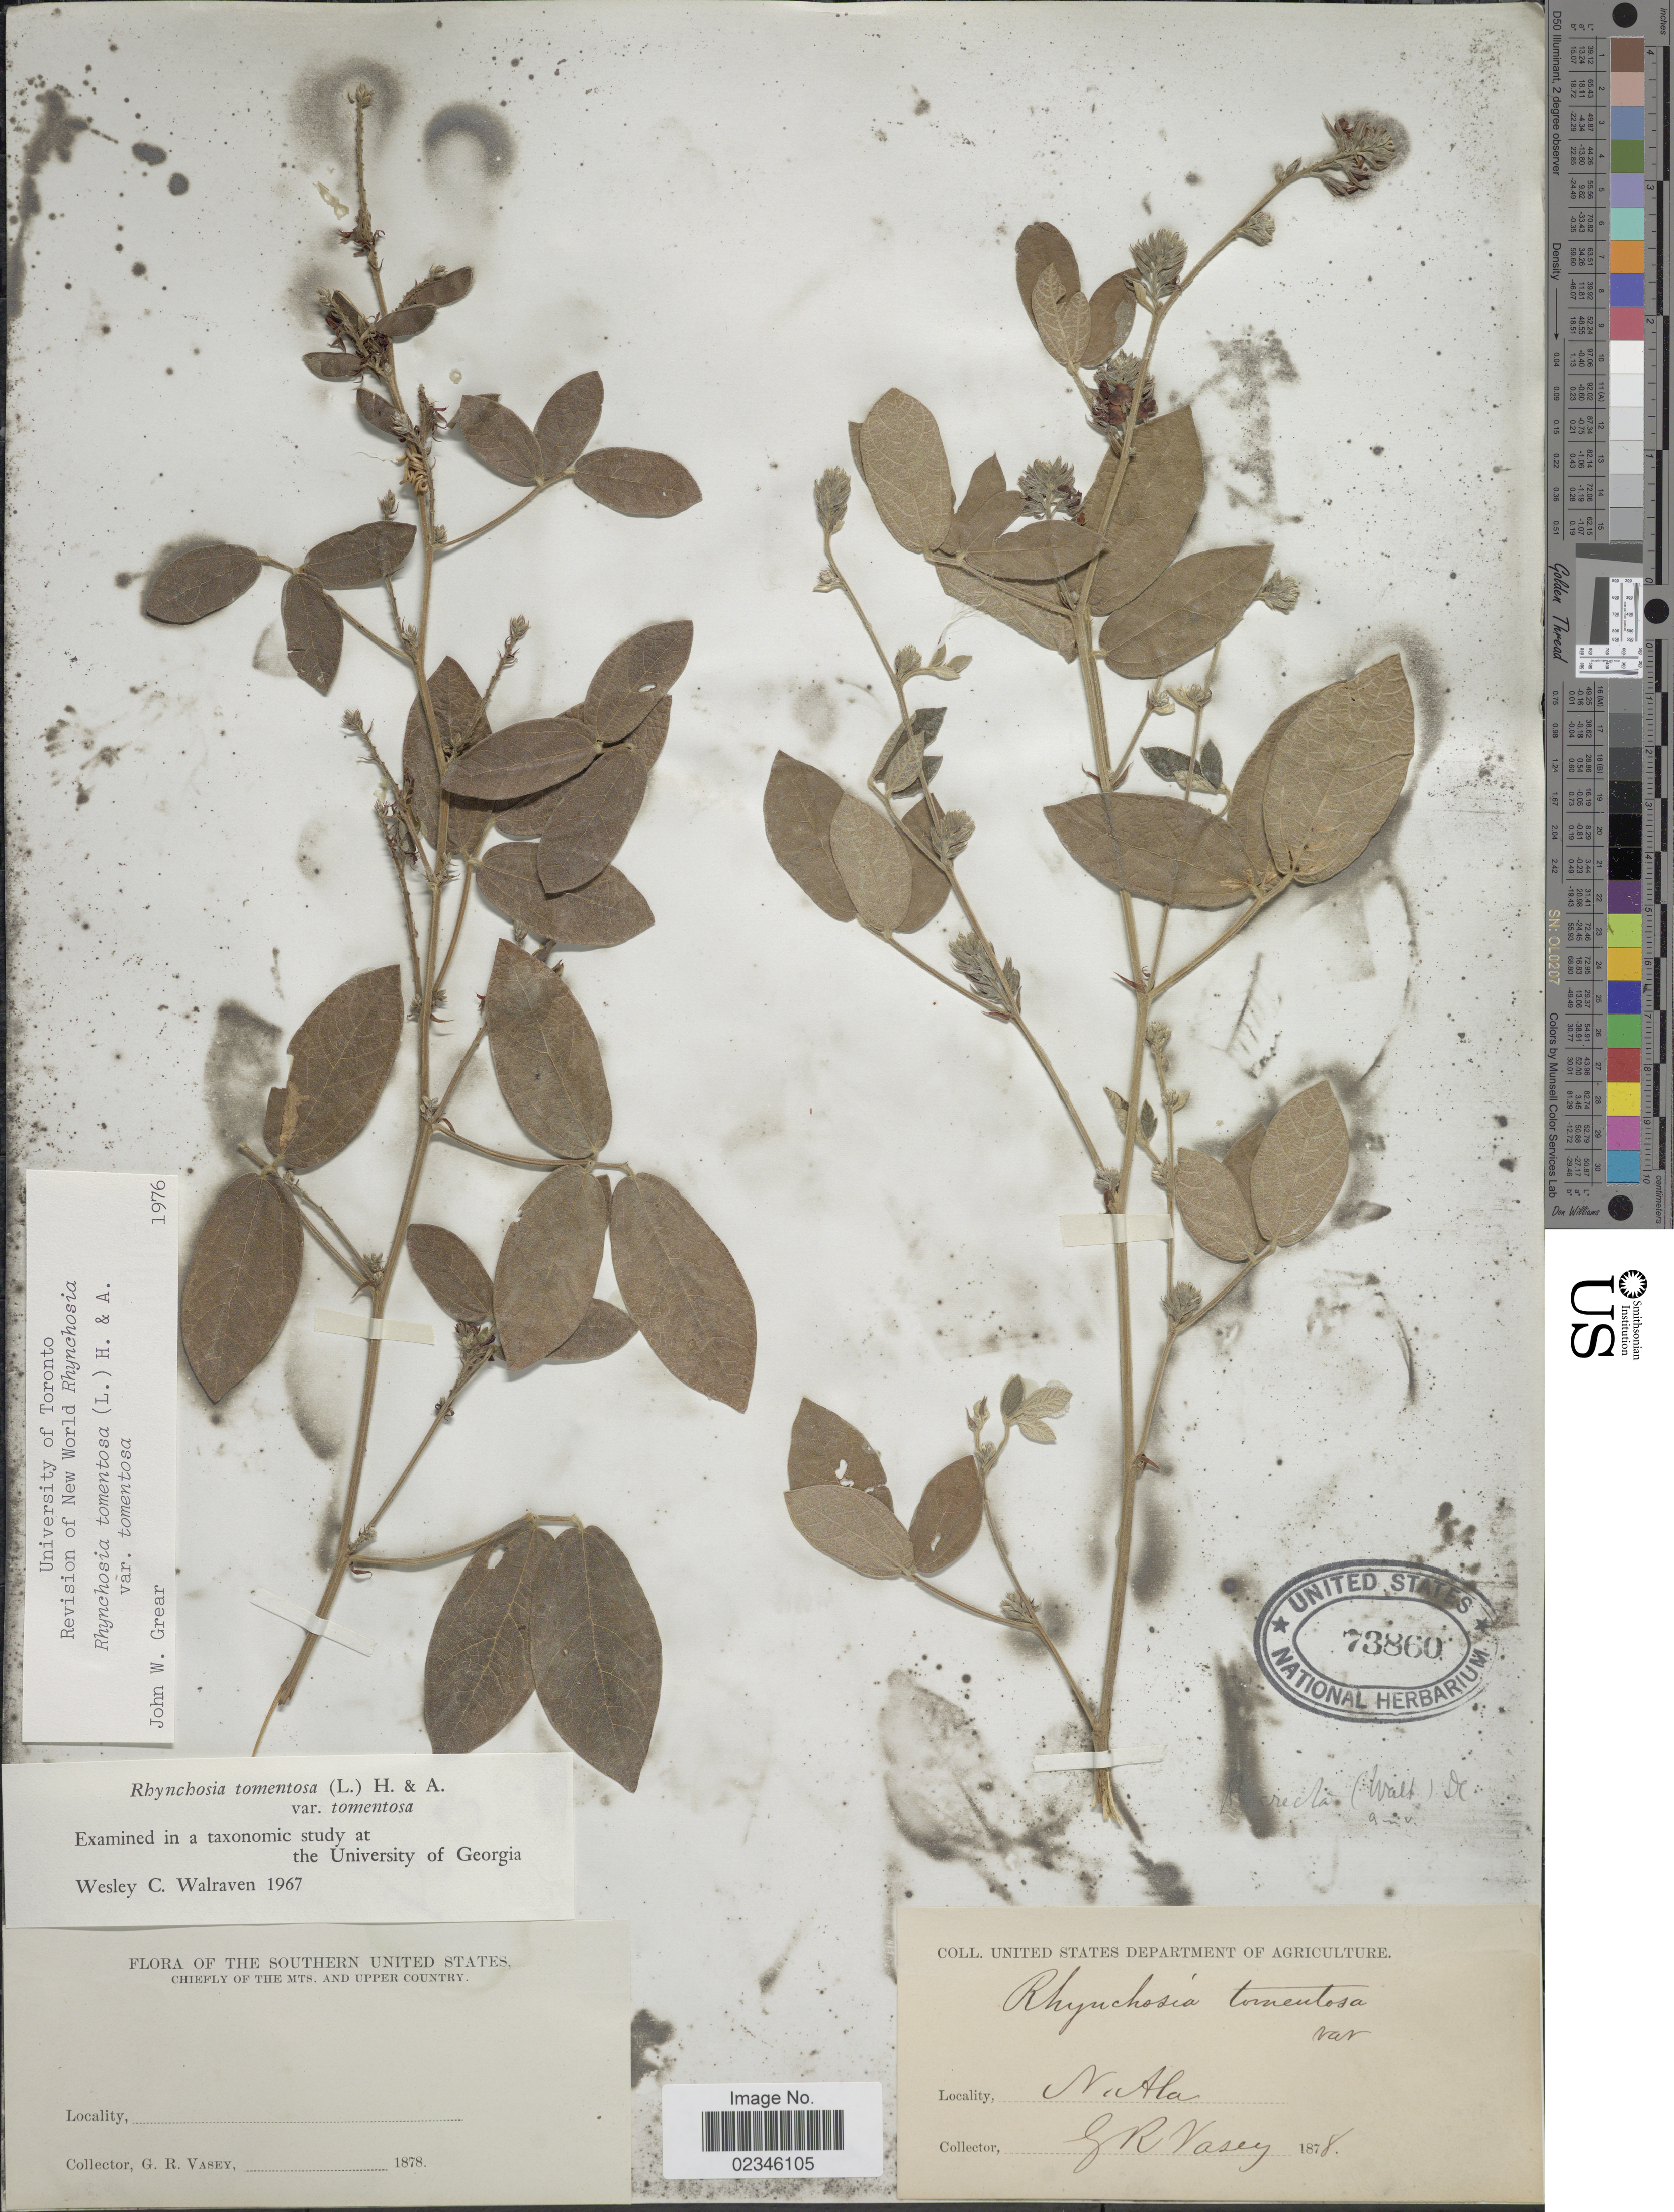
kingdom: Plantae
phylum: Tracheophyta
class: Magnoliopsida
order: Fabales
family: Fabaceae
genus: Rhynchosia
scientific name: Rhynchosia tomentosa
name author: (L.) Hook. & Arn.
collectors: G. R. Vasey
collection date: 1878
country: United States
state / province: Alabama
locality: N. Ala. Chiefly of the Mts. and Upper Country.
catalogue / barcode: US 73860